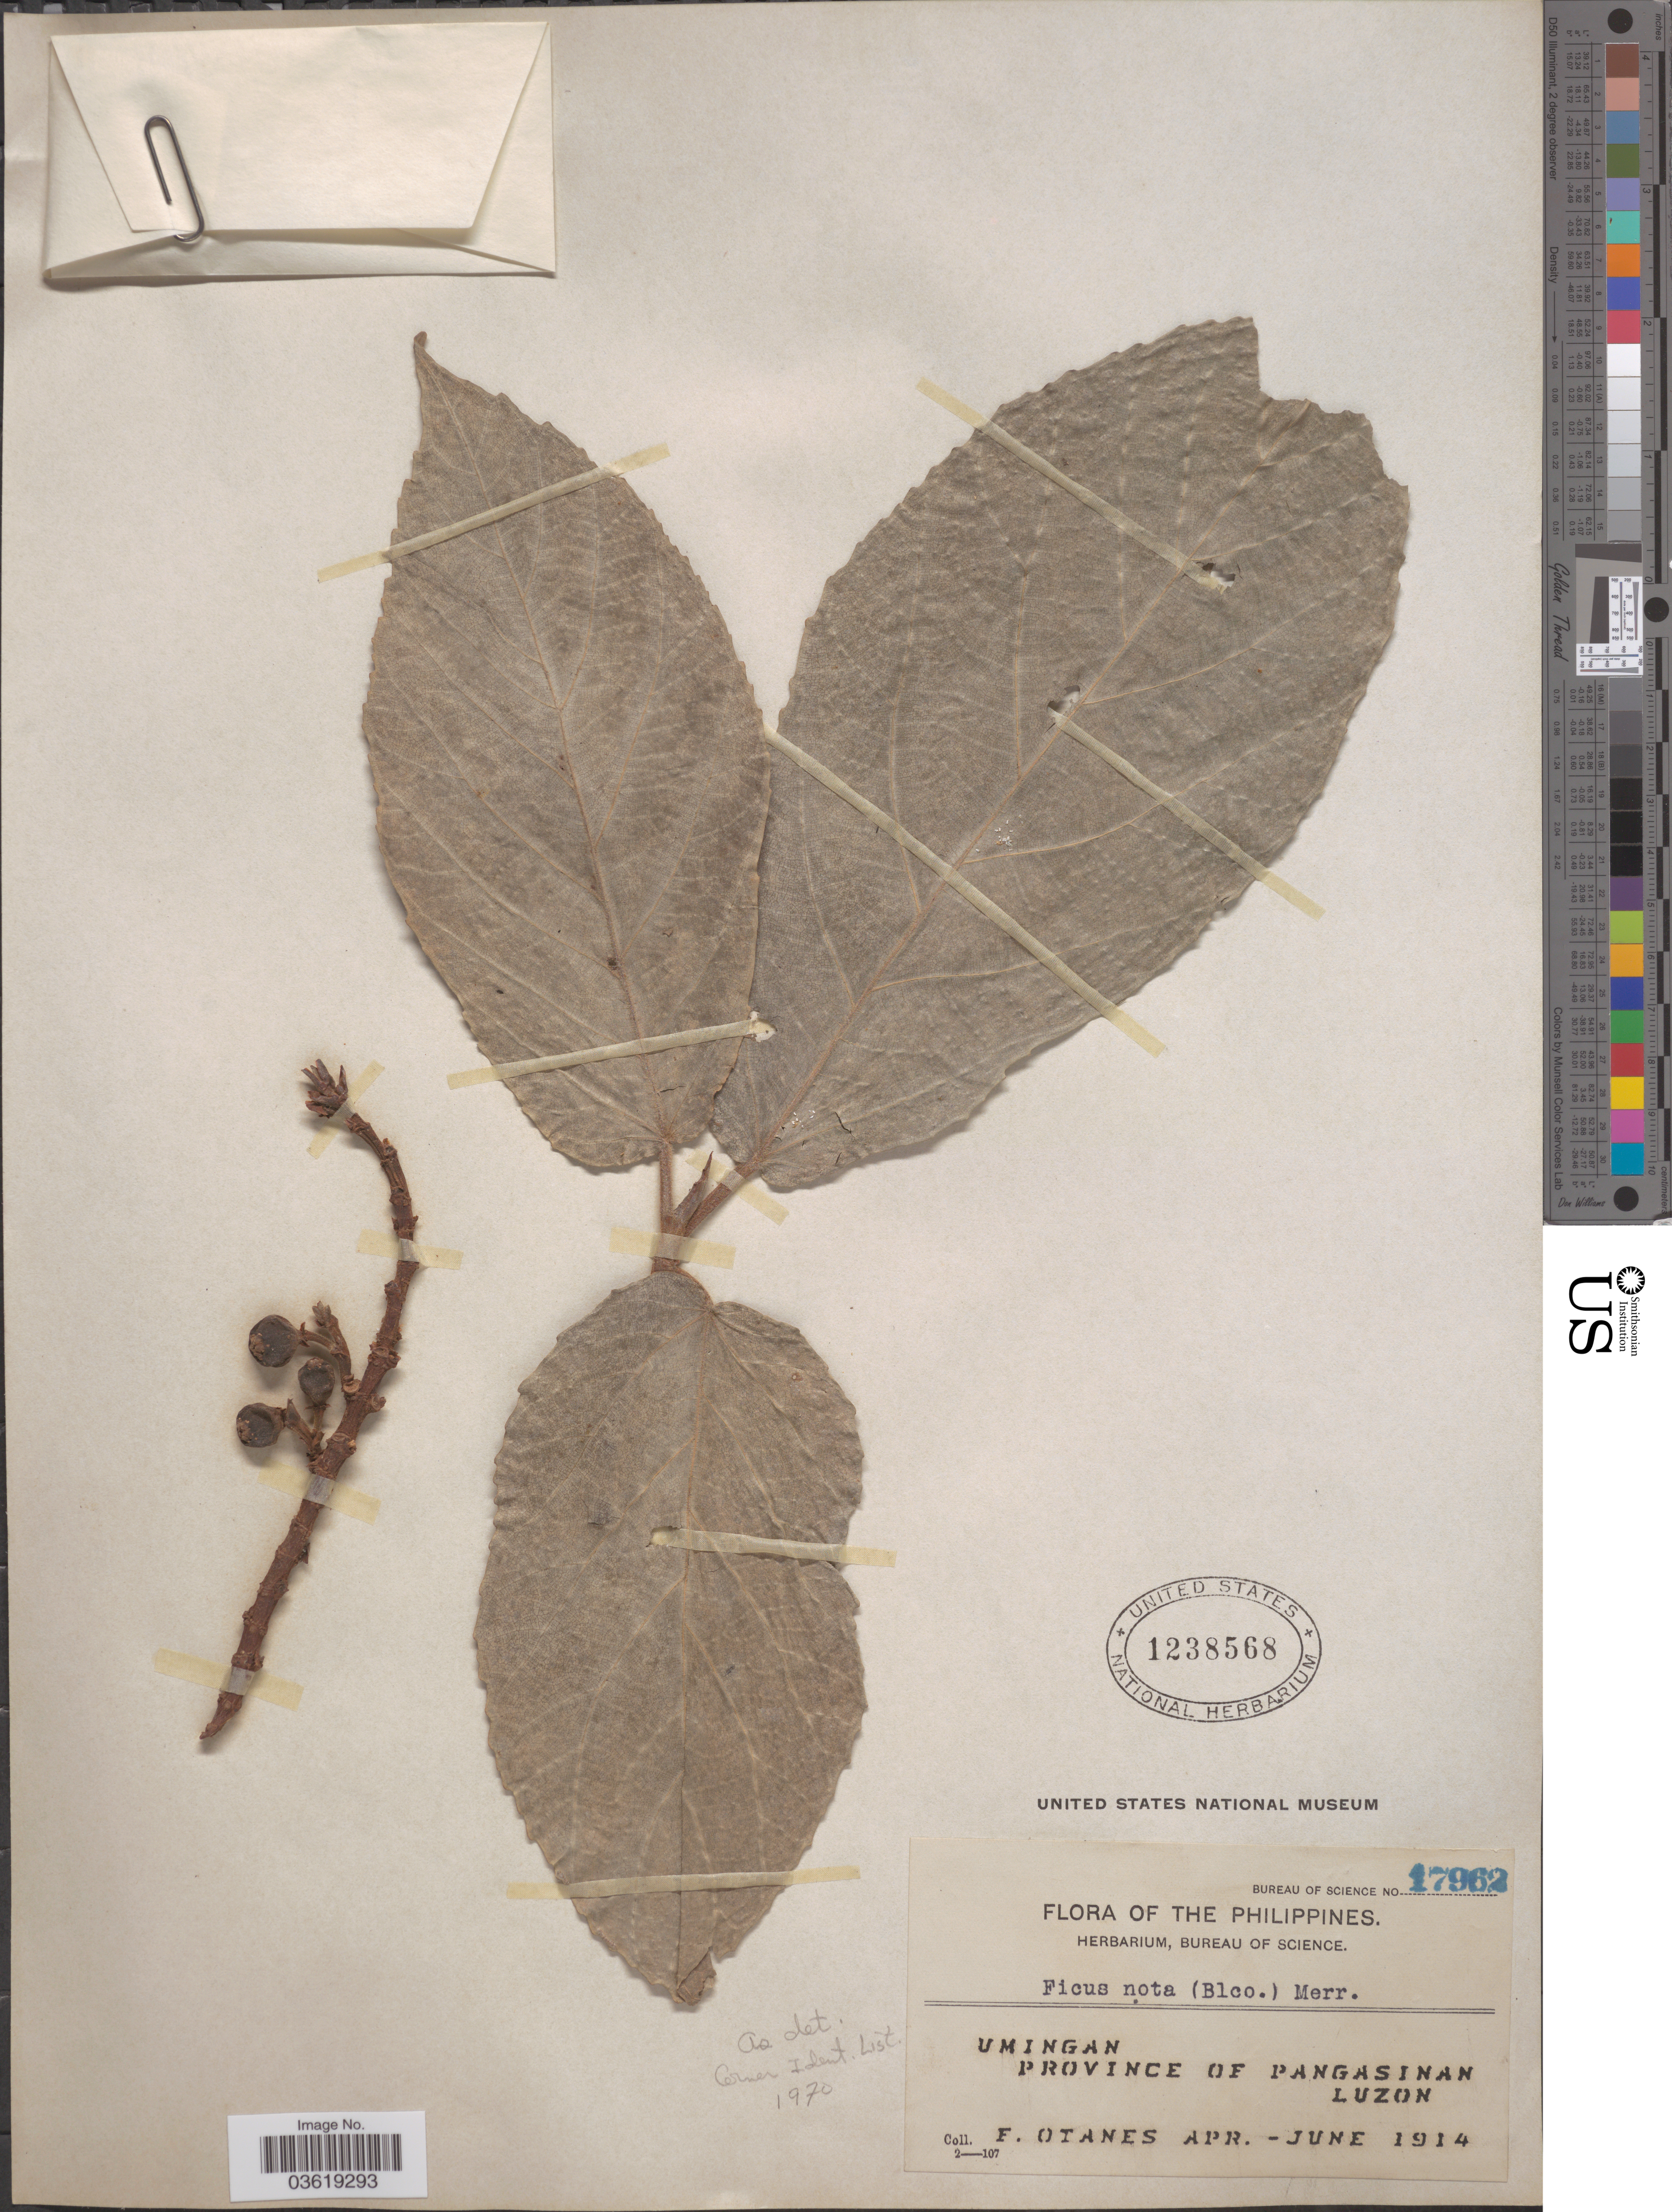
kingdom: Plantae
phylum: Tracheophyta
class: Magnoliopsida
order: Rosales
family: Moraceae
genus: Ficus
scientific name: Ficus nota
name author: (C.E. Blanco) Merr.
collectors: F. Q. Otanes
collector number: Bureau of Science 17962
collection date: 1914-04/1914-06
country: Philippines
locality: Umingan, Province of Pangasinan, Luzon.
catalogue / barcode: US 1238568